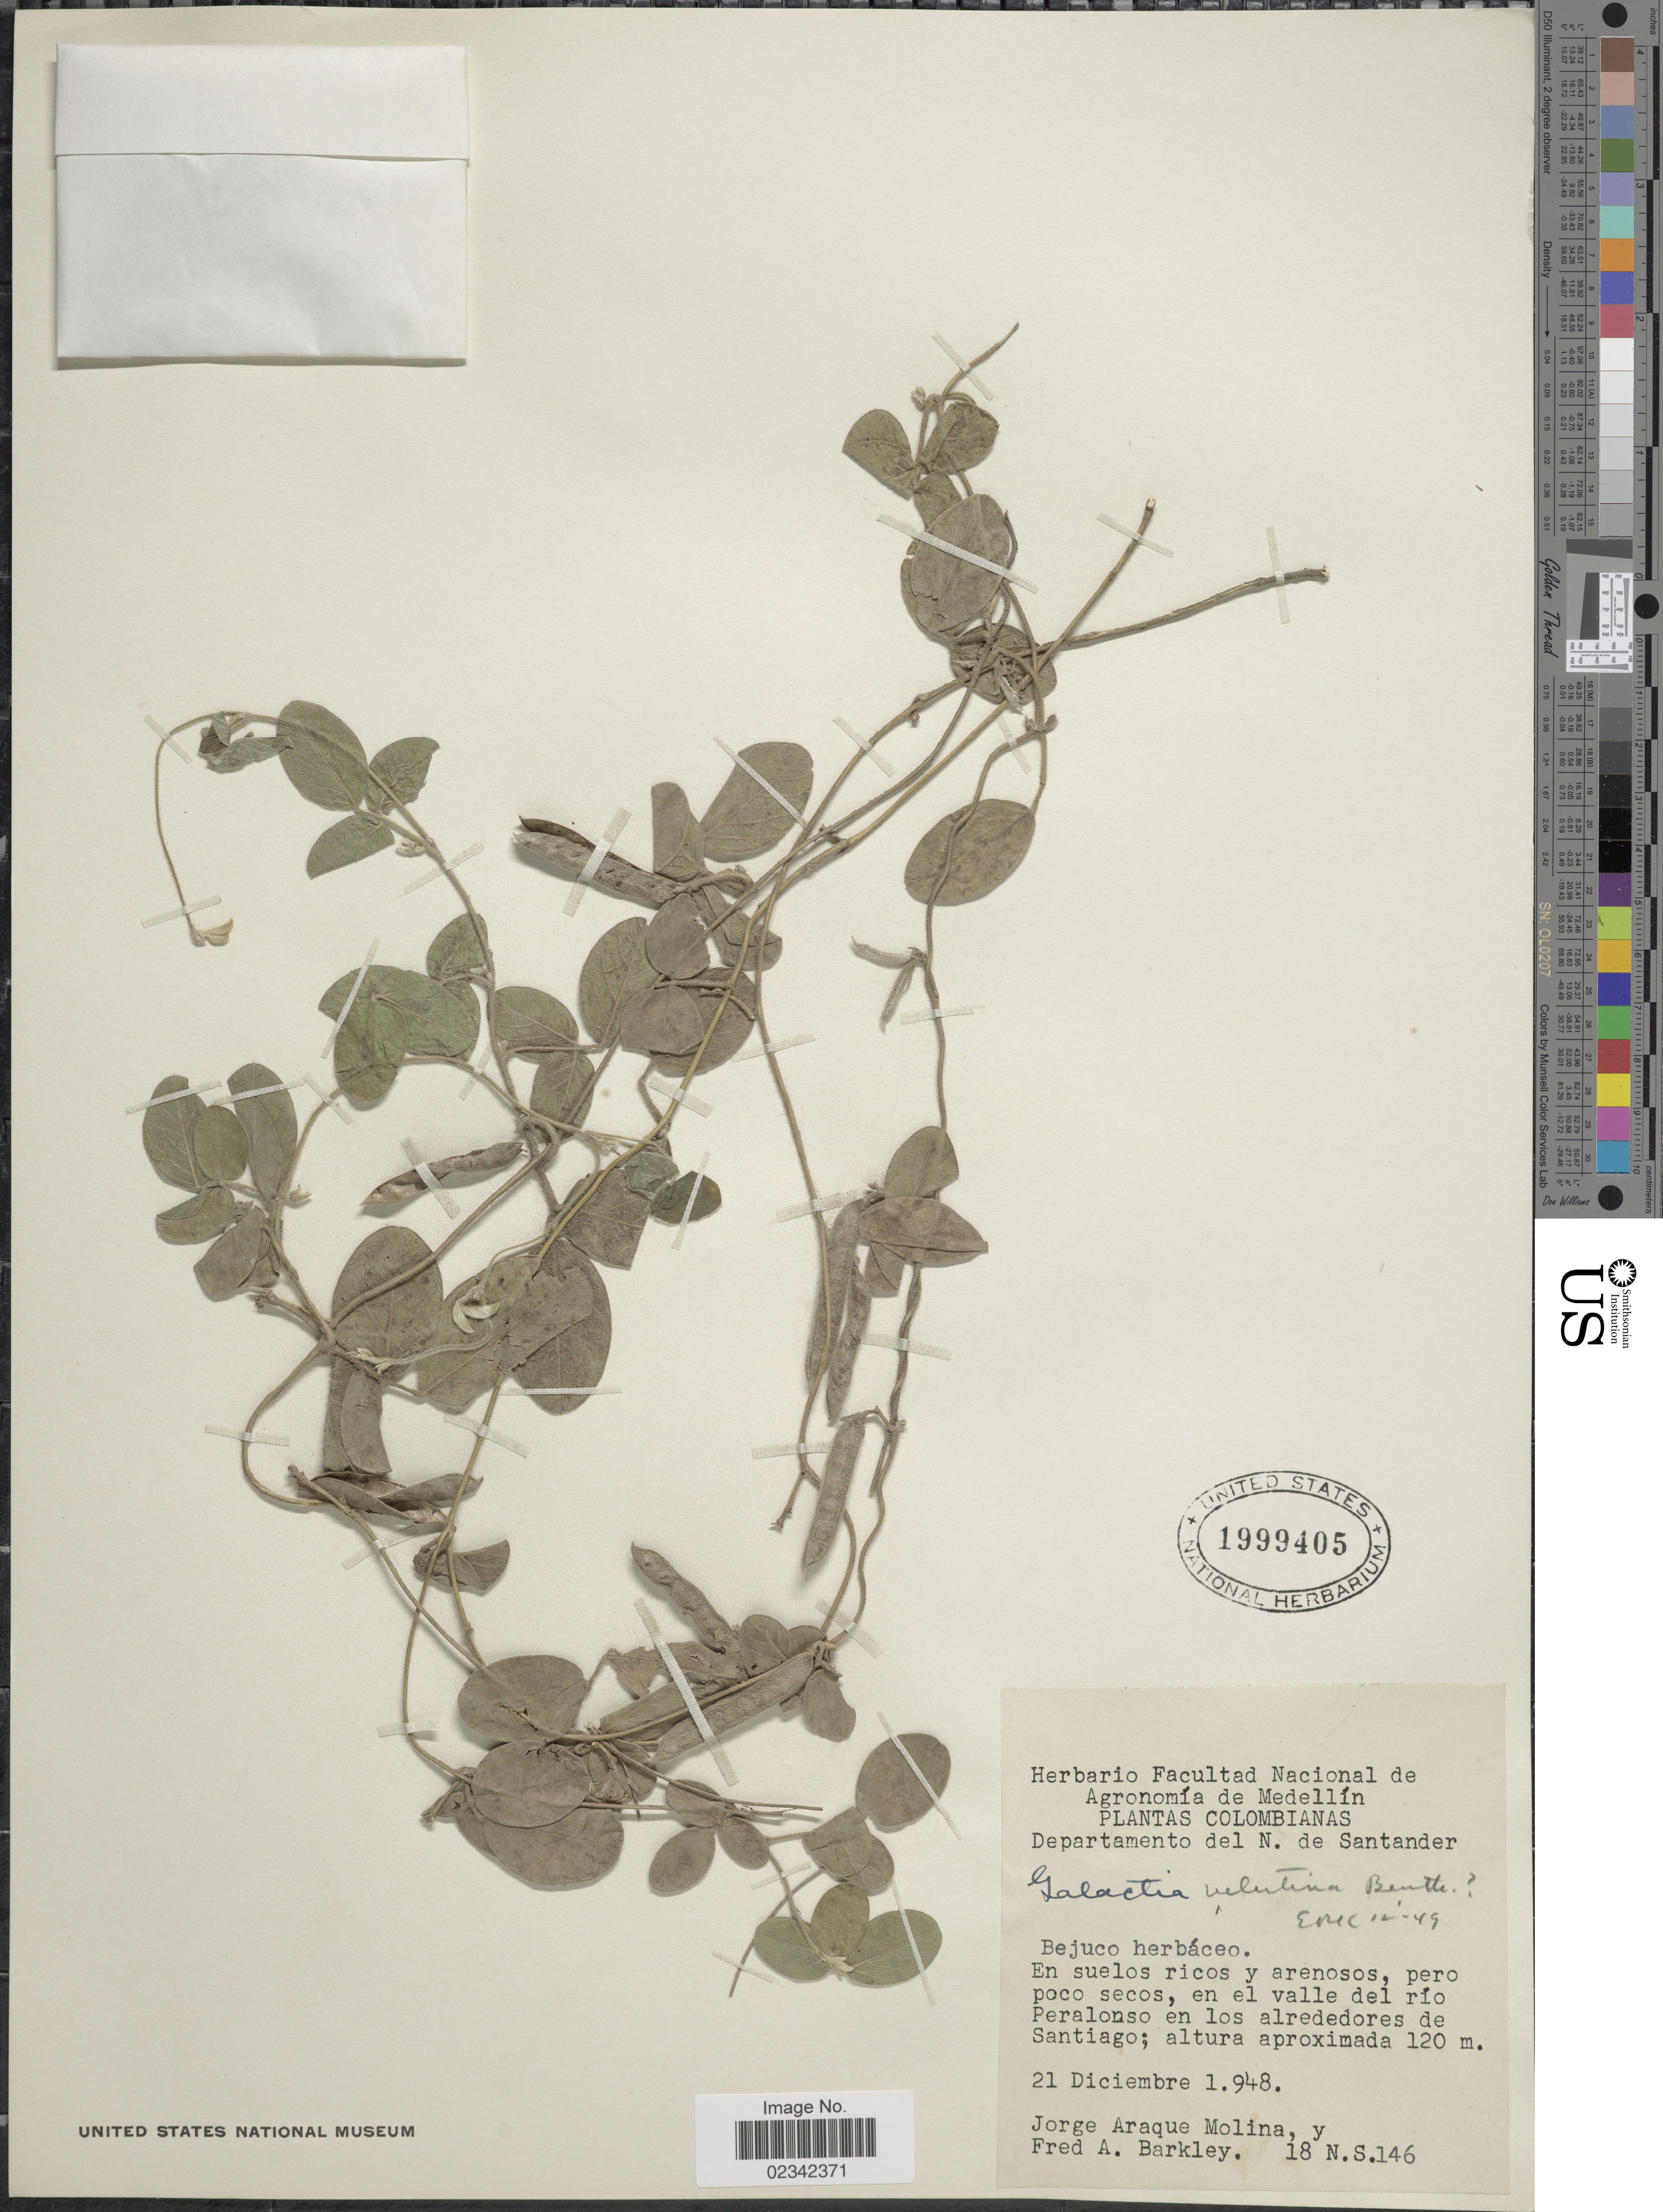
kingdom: Plantae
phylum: Tracheophyta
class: Magnoliopsida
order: Fabales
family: Fabaceae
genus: Galactia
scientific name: Galactia striata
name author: (Jacq.) Urb.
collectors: J. Araque Molina & F. A. Barkley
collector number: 18NS146*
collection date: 1948-12-21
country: Colombia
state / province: Norte de Santander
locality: Peralonso en los alrededores de Santiago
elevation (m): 120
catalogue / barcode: US 1999405